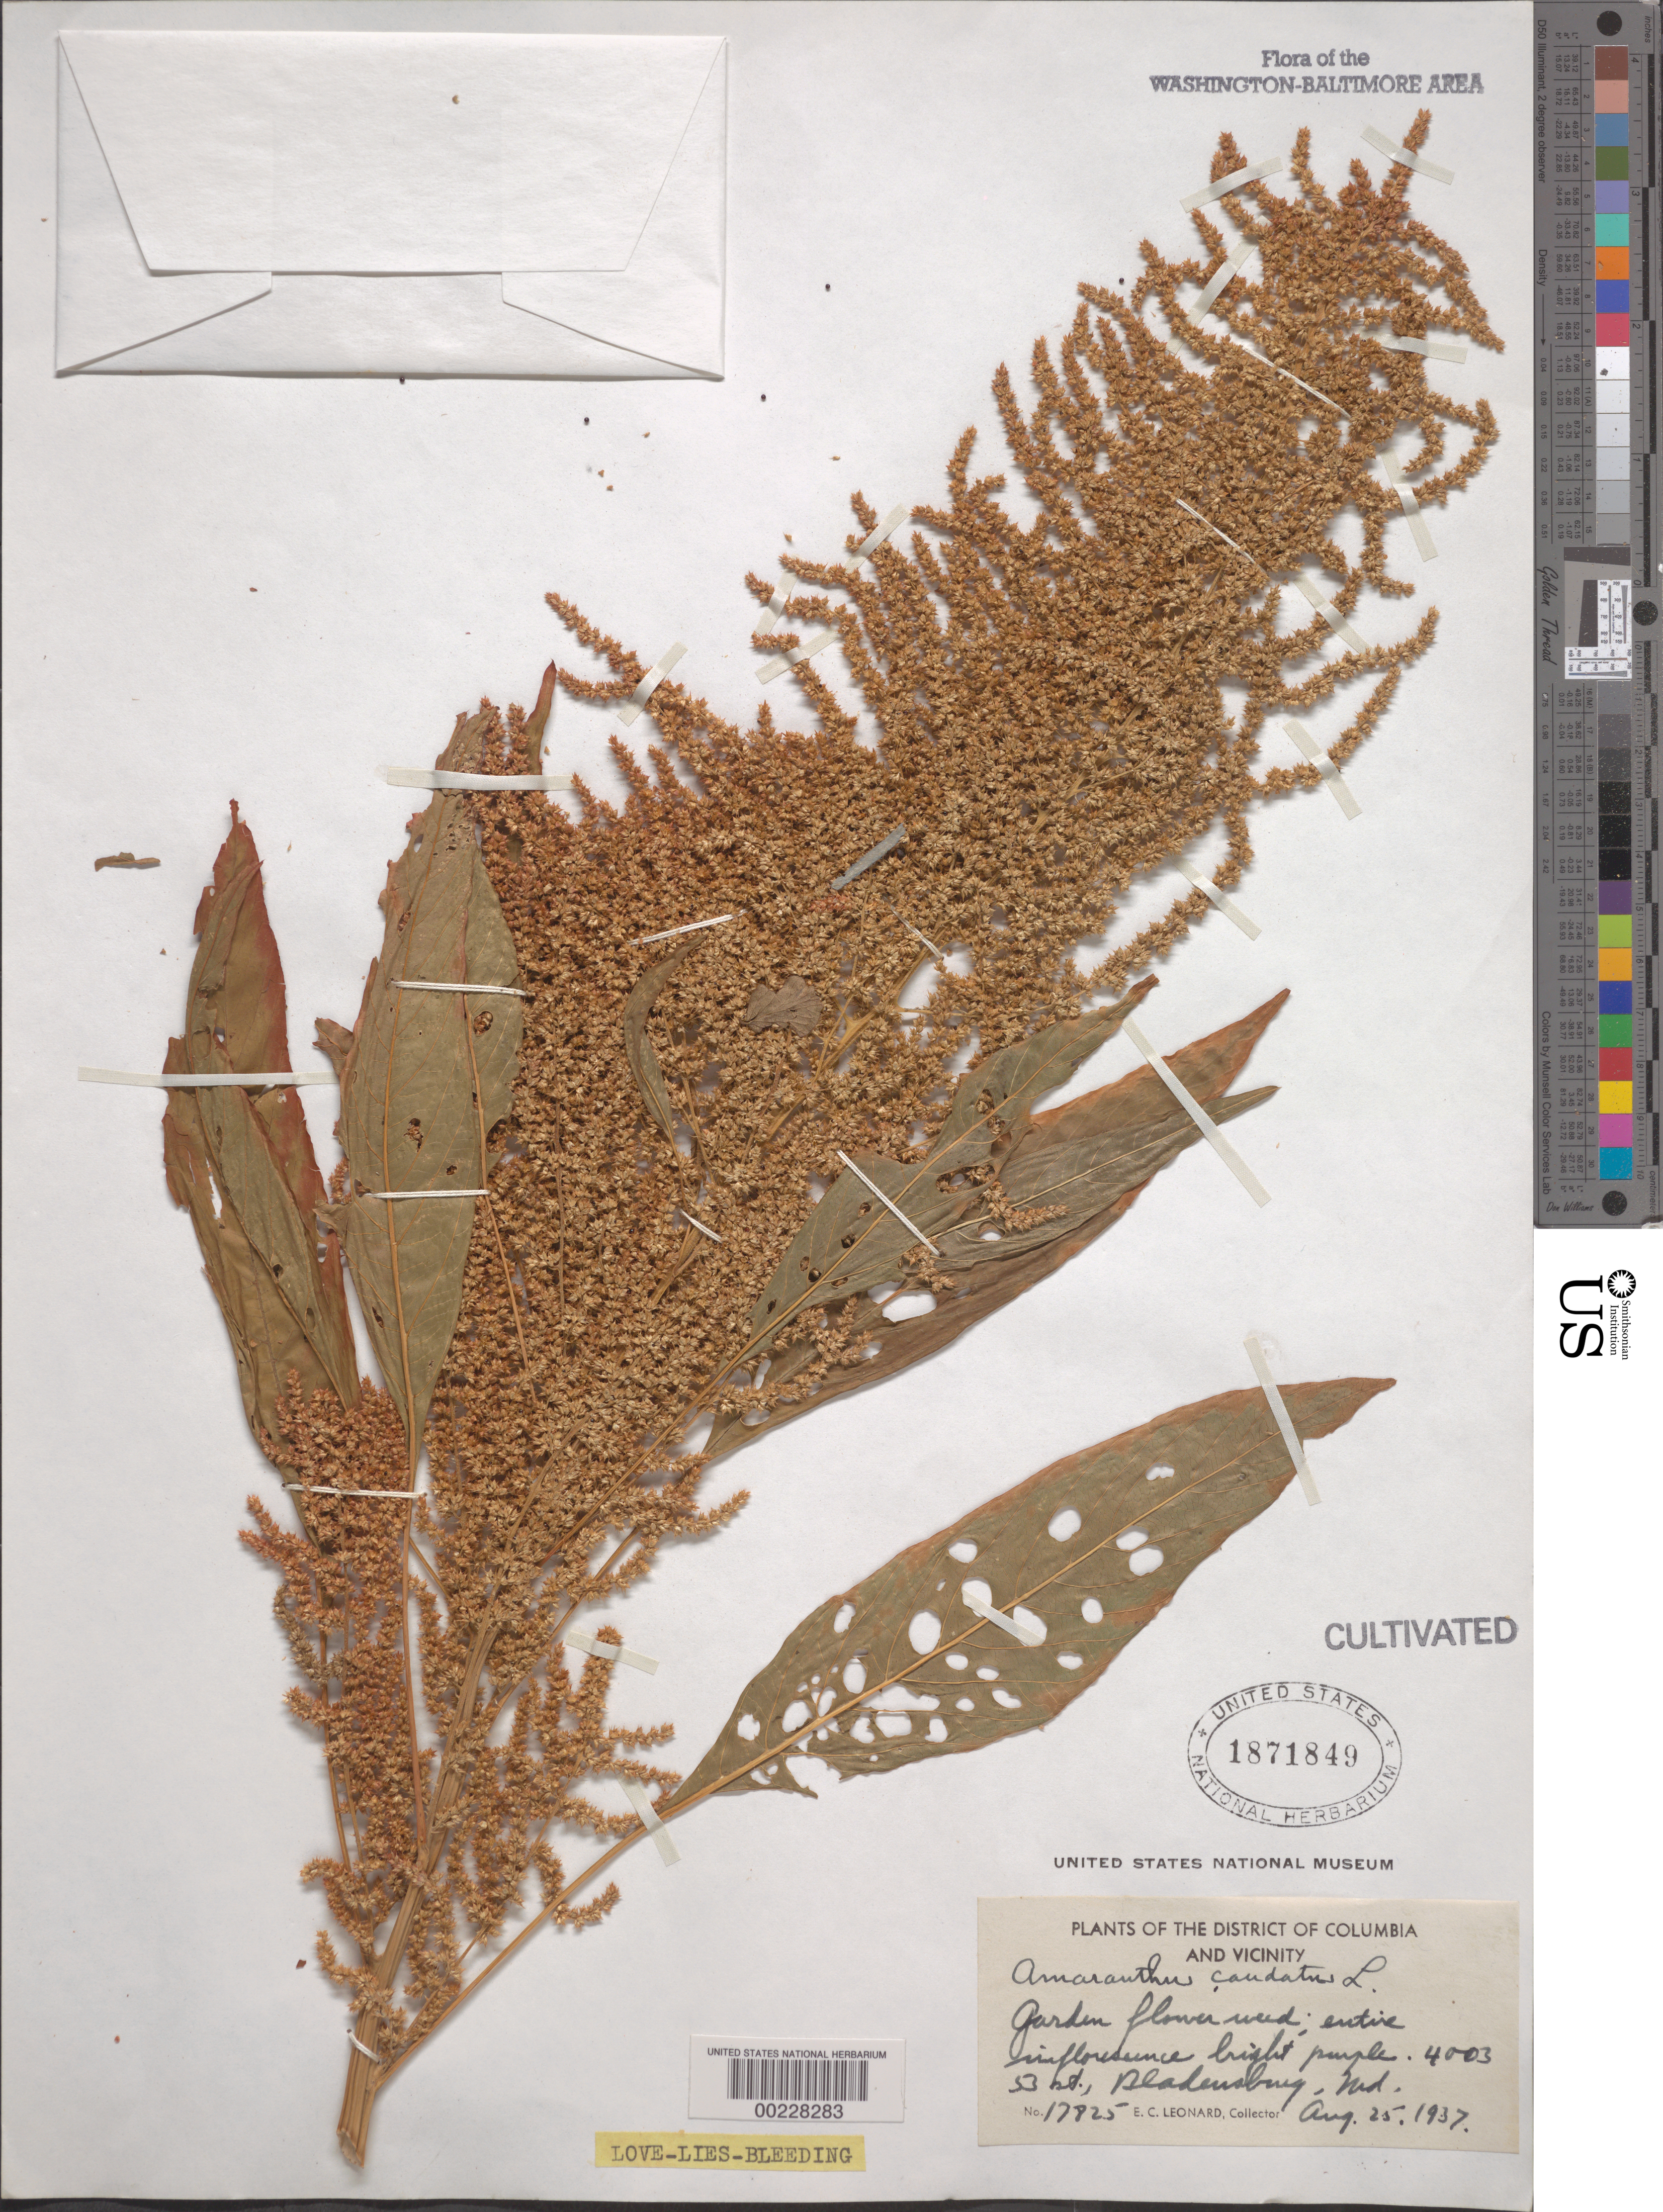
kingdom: Plantae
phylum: Tracheophyta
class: Magnoliopsida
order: Caryophyllales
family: Amaranthaceae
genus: Amaranthus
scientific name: Amaranthus caudatus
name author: L.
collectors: E. C. Leonard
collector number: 17825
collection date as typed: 25 Aug 1937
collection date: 1937-08-25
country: United States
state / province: Maryland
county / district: Prince George's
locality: Bladensburg, Decatur Heights, 4003 53 St, garden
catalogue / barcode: US 1871849